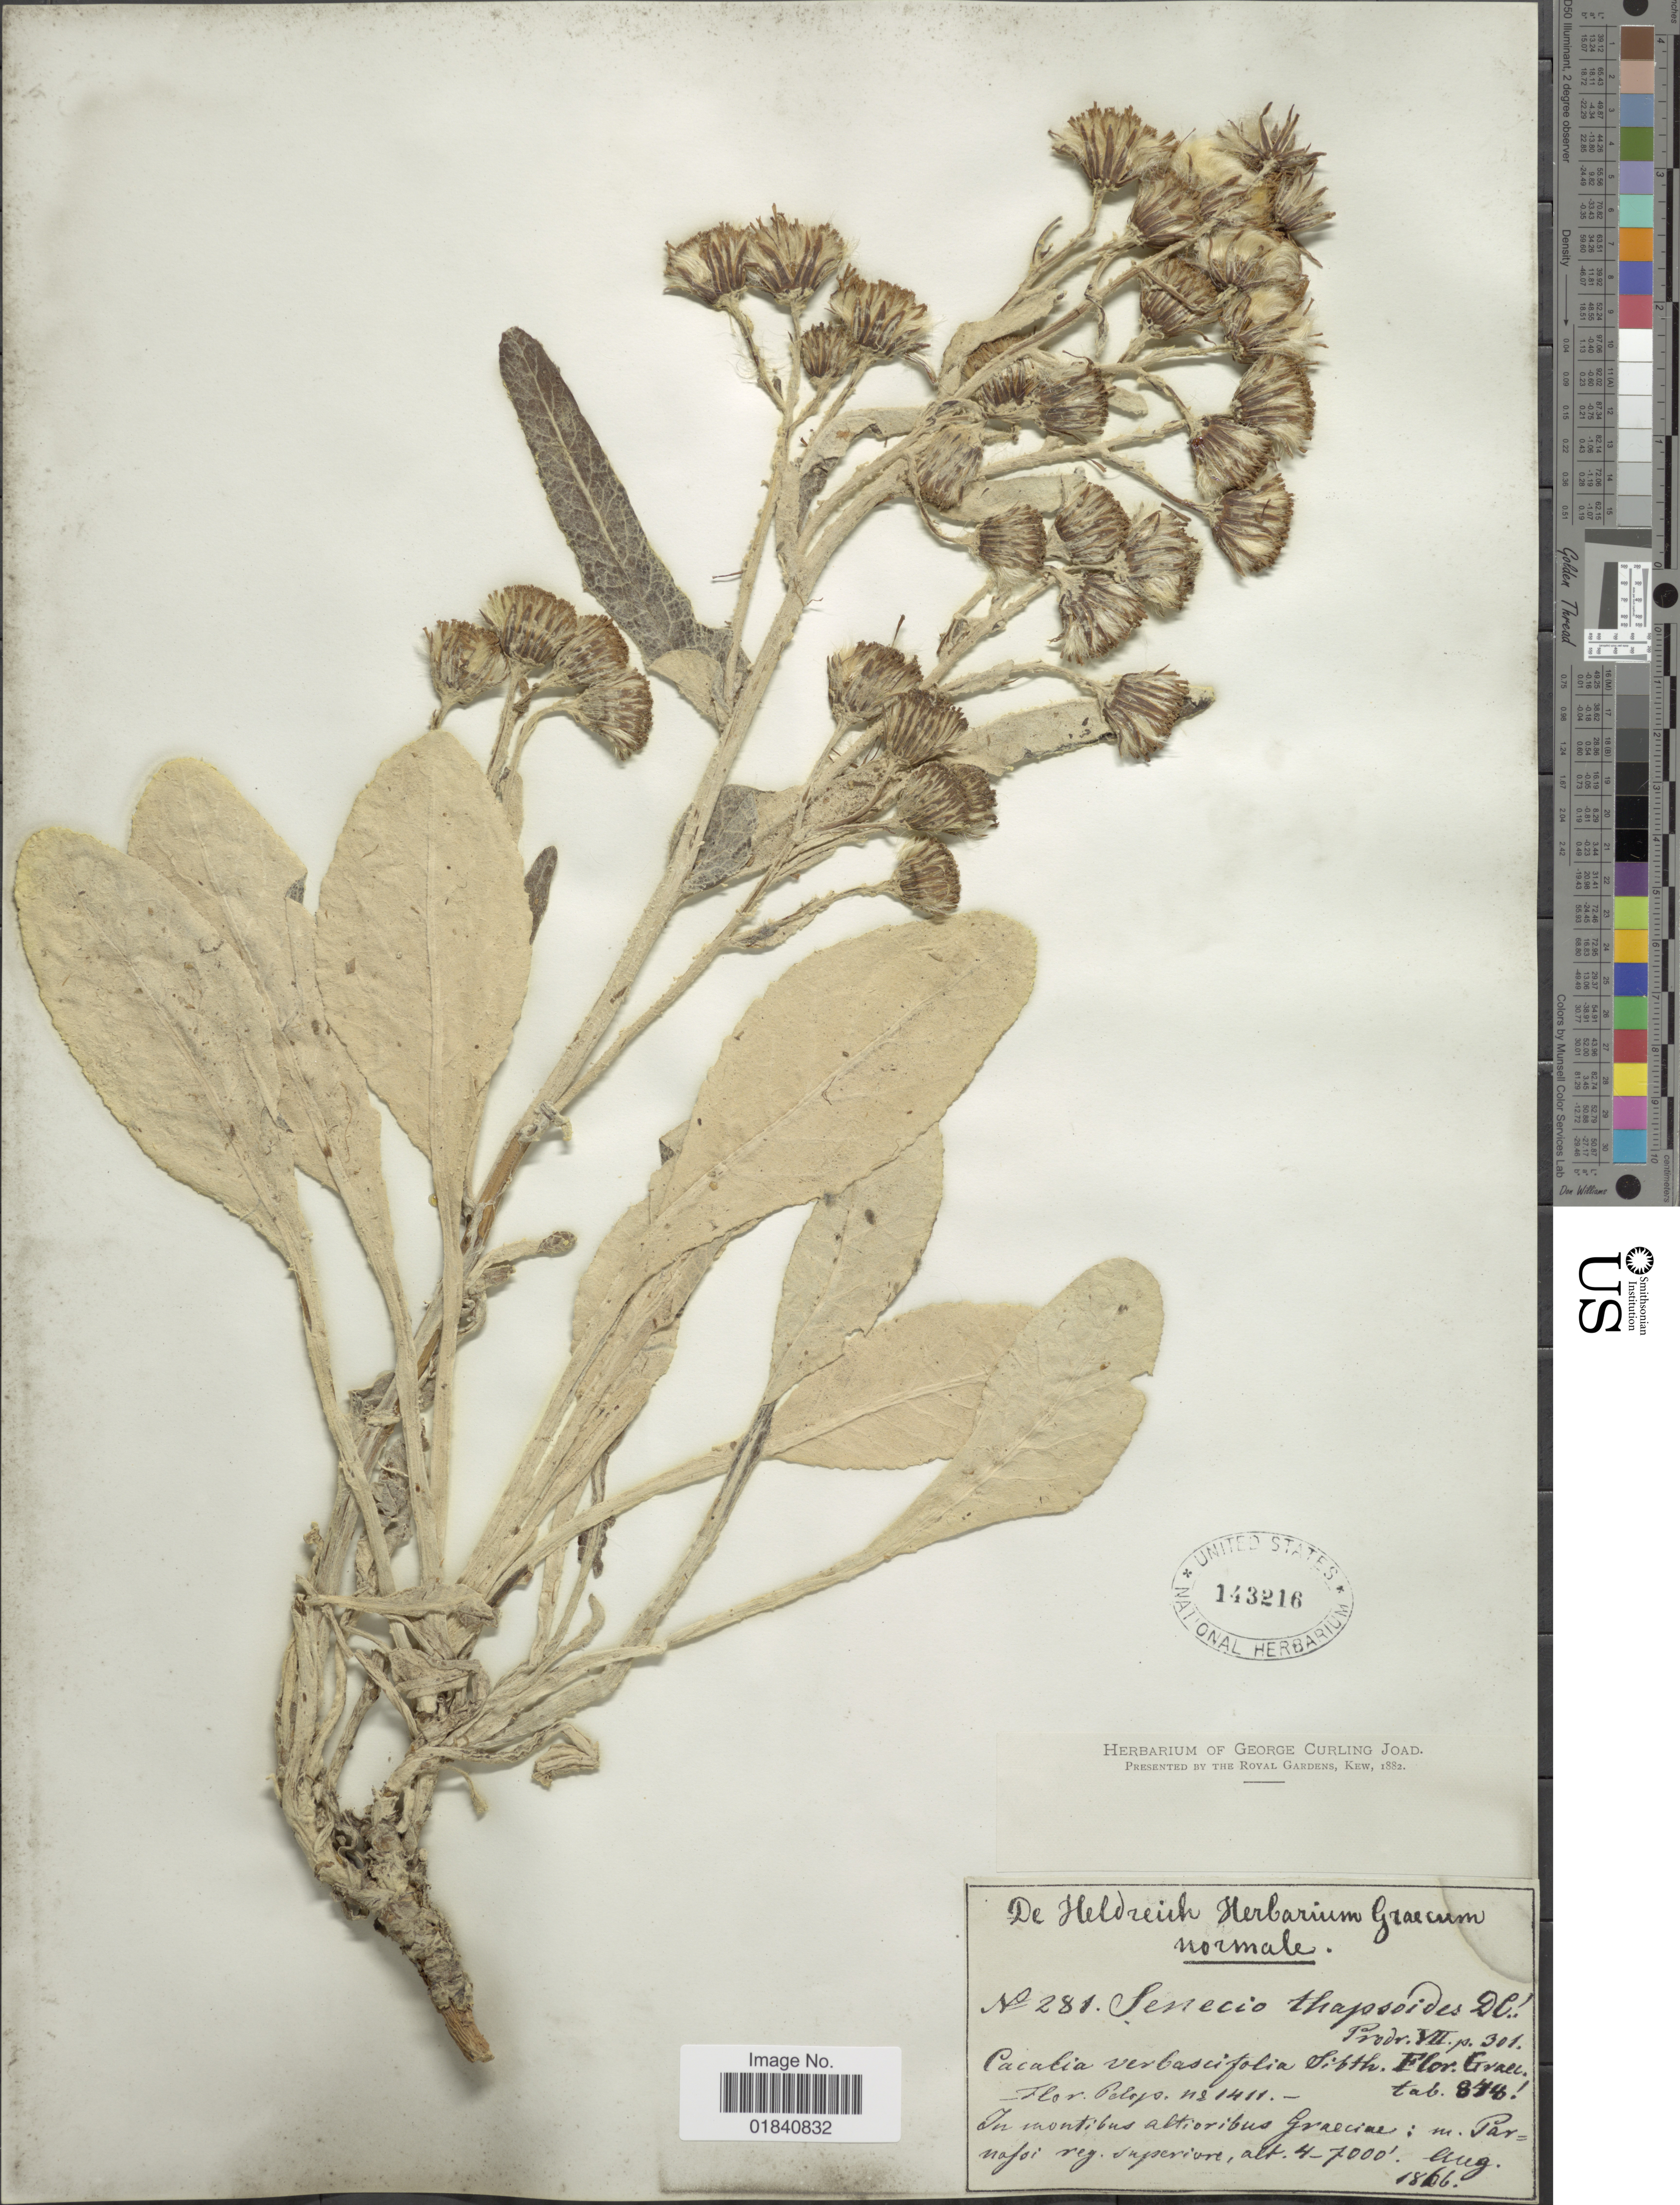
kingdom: Plantae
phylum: Tracheophyta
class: Magnoliopsida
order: Asterales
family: Asteraceae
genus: Senecio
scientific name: Senecio thapsoides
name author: DC.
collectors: -. De Heldreich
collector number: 281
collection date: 1866-08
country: Greece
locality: In montibus altioribus Graeciae: m. Parnasoi; reg. superieure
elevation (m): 1219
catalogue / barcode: US 143216